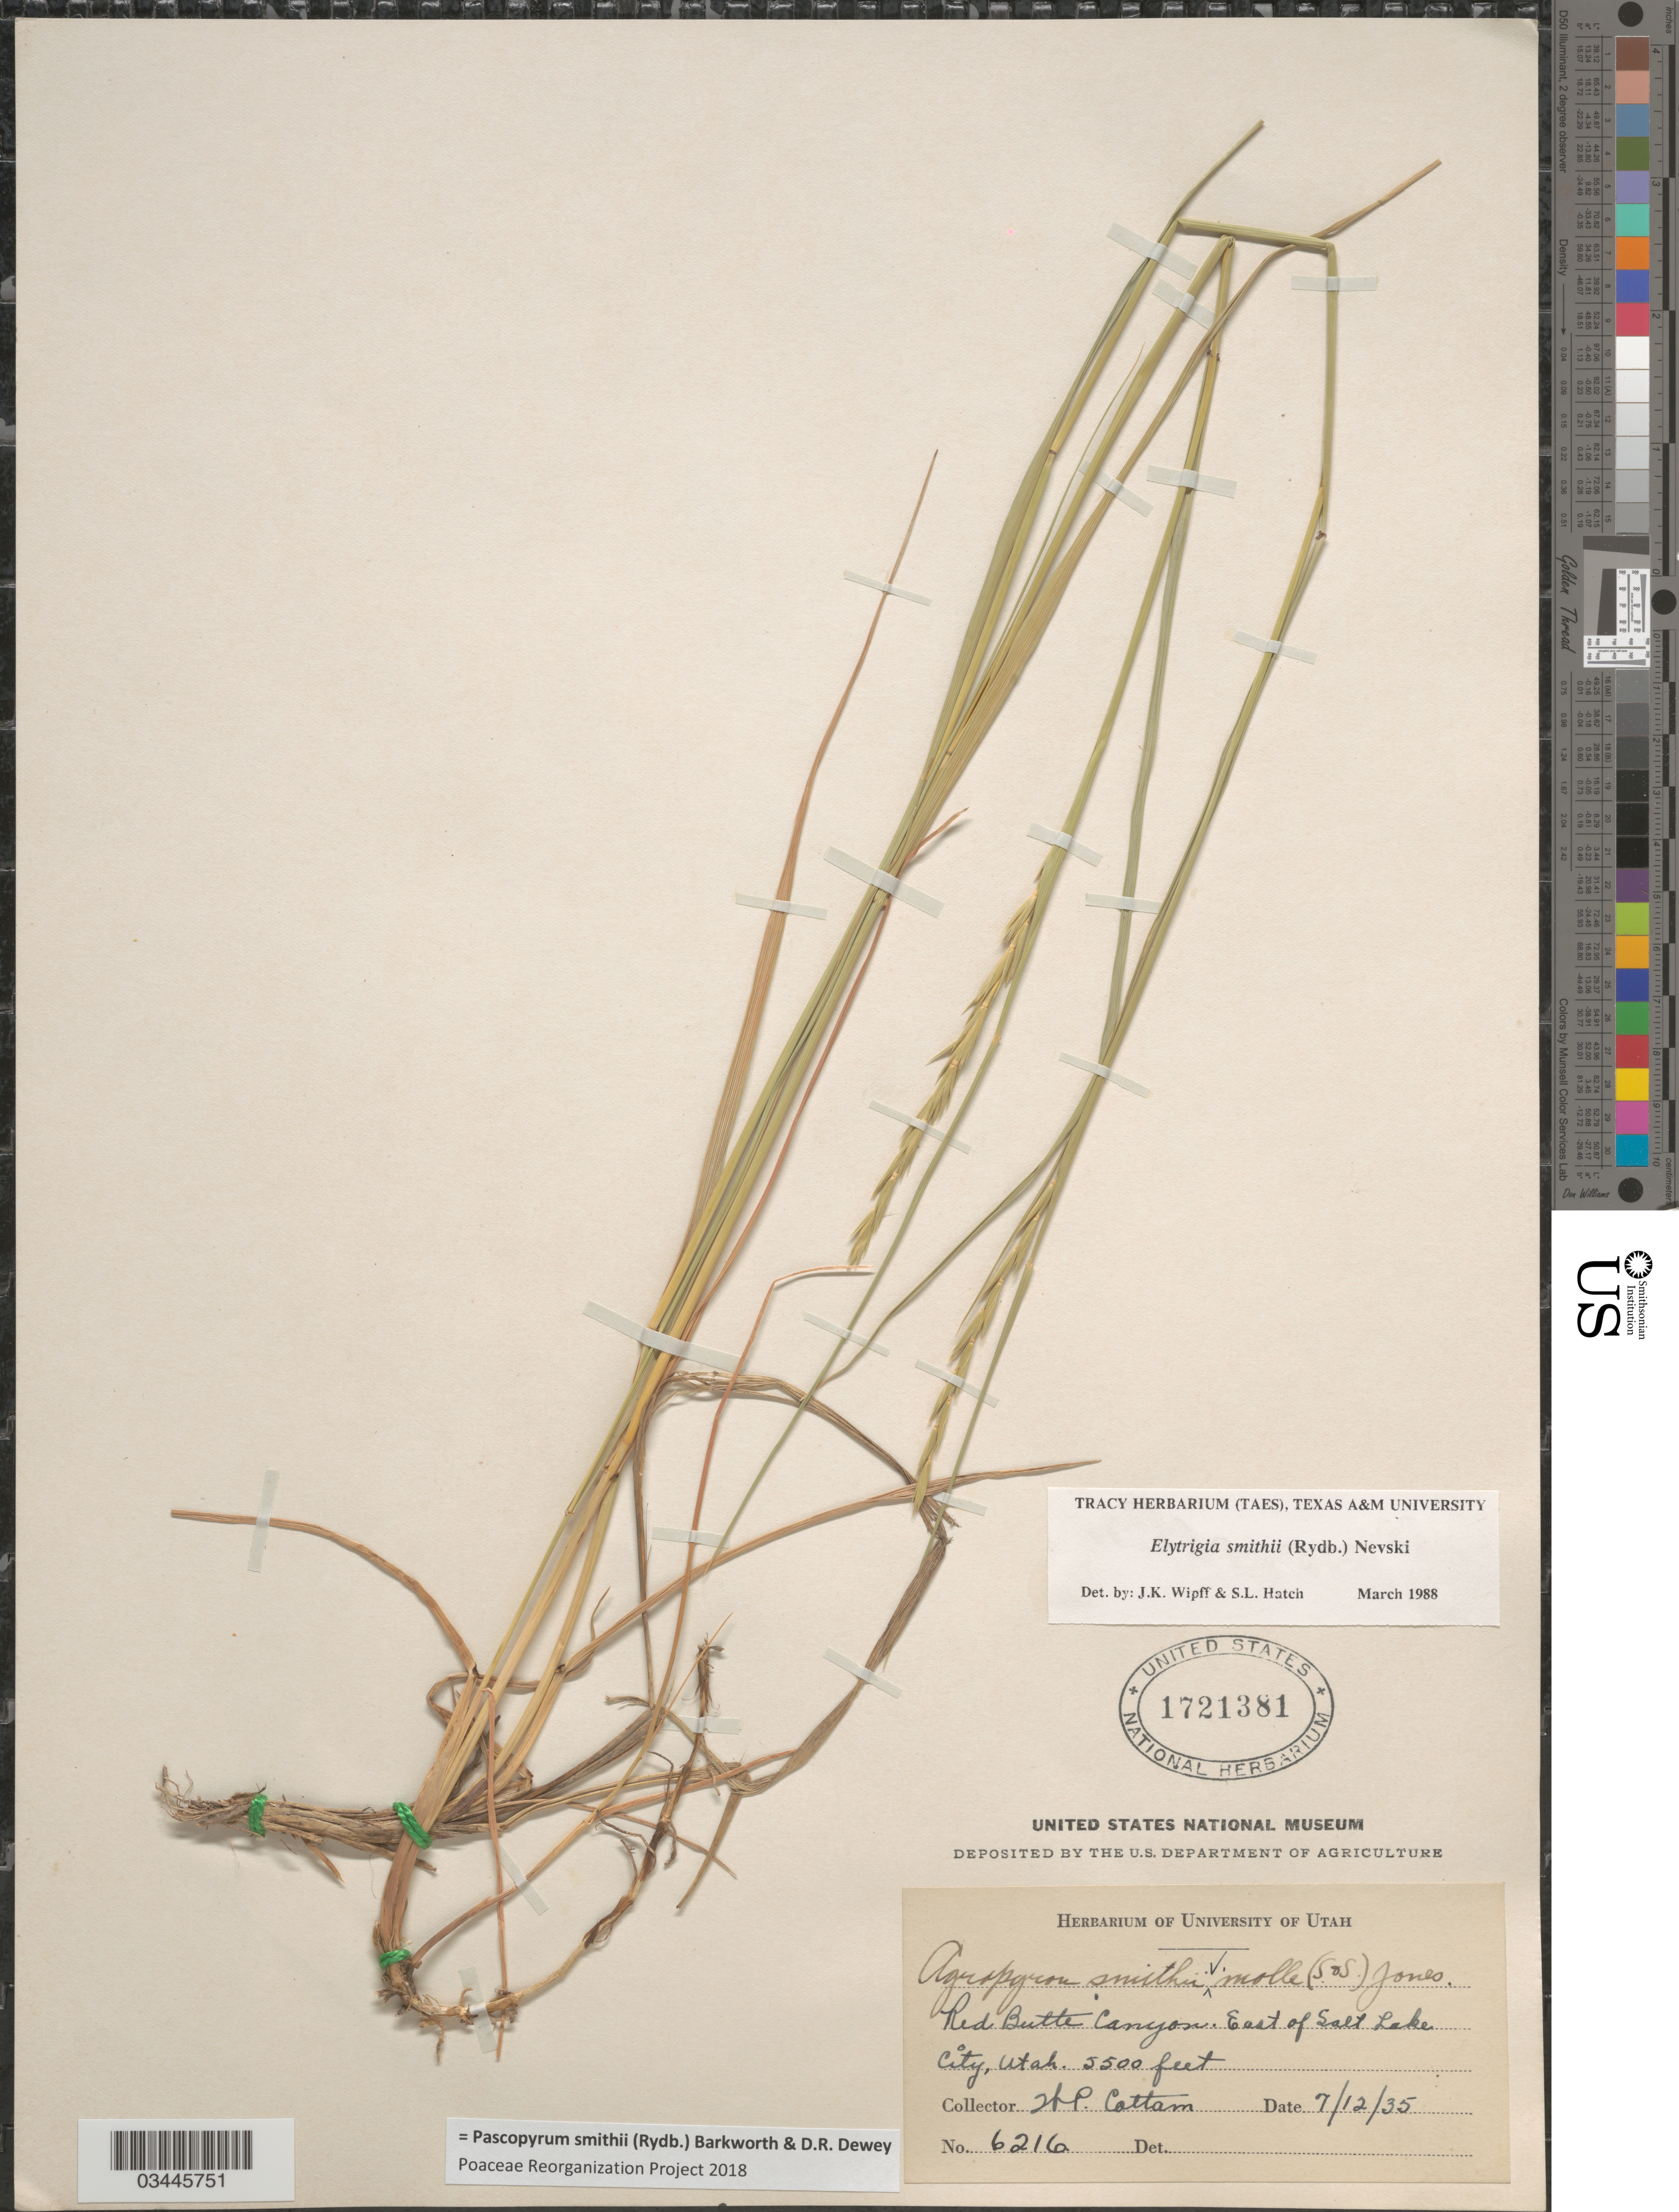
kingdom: Plantae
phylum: Tracheophyta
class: Liliopsida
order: Poales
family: Poaceae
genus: Pascopyrum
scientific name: Pascopyrum smithii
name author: (Rydb.) Barkworth & Dewey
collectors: H. Cottam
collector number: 6216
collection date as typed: Transcribed d/m/y: 12/7/35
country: United States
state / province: Utah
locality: Red Butte Canyon. East of Salt Lake City.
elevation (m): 1676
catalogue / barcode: US 1721381